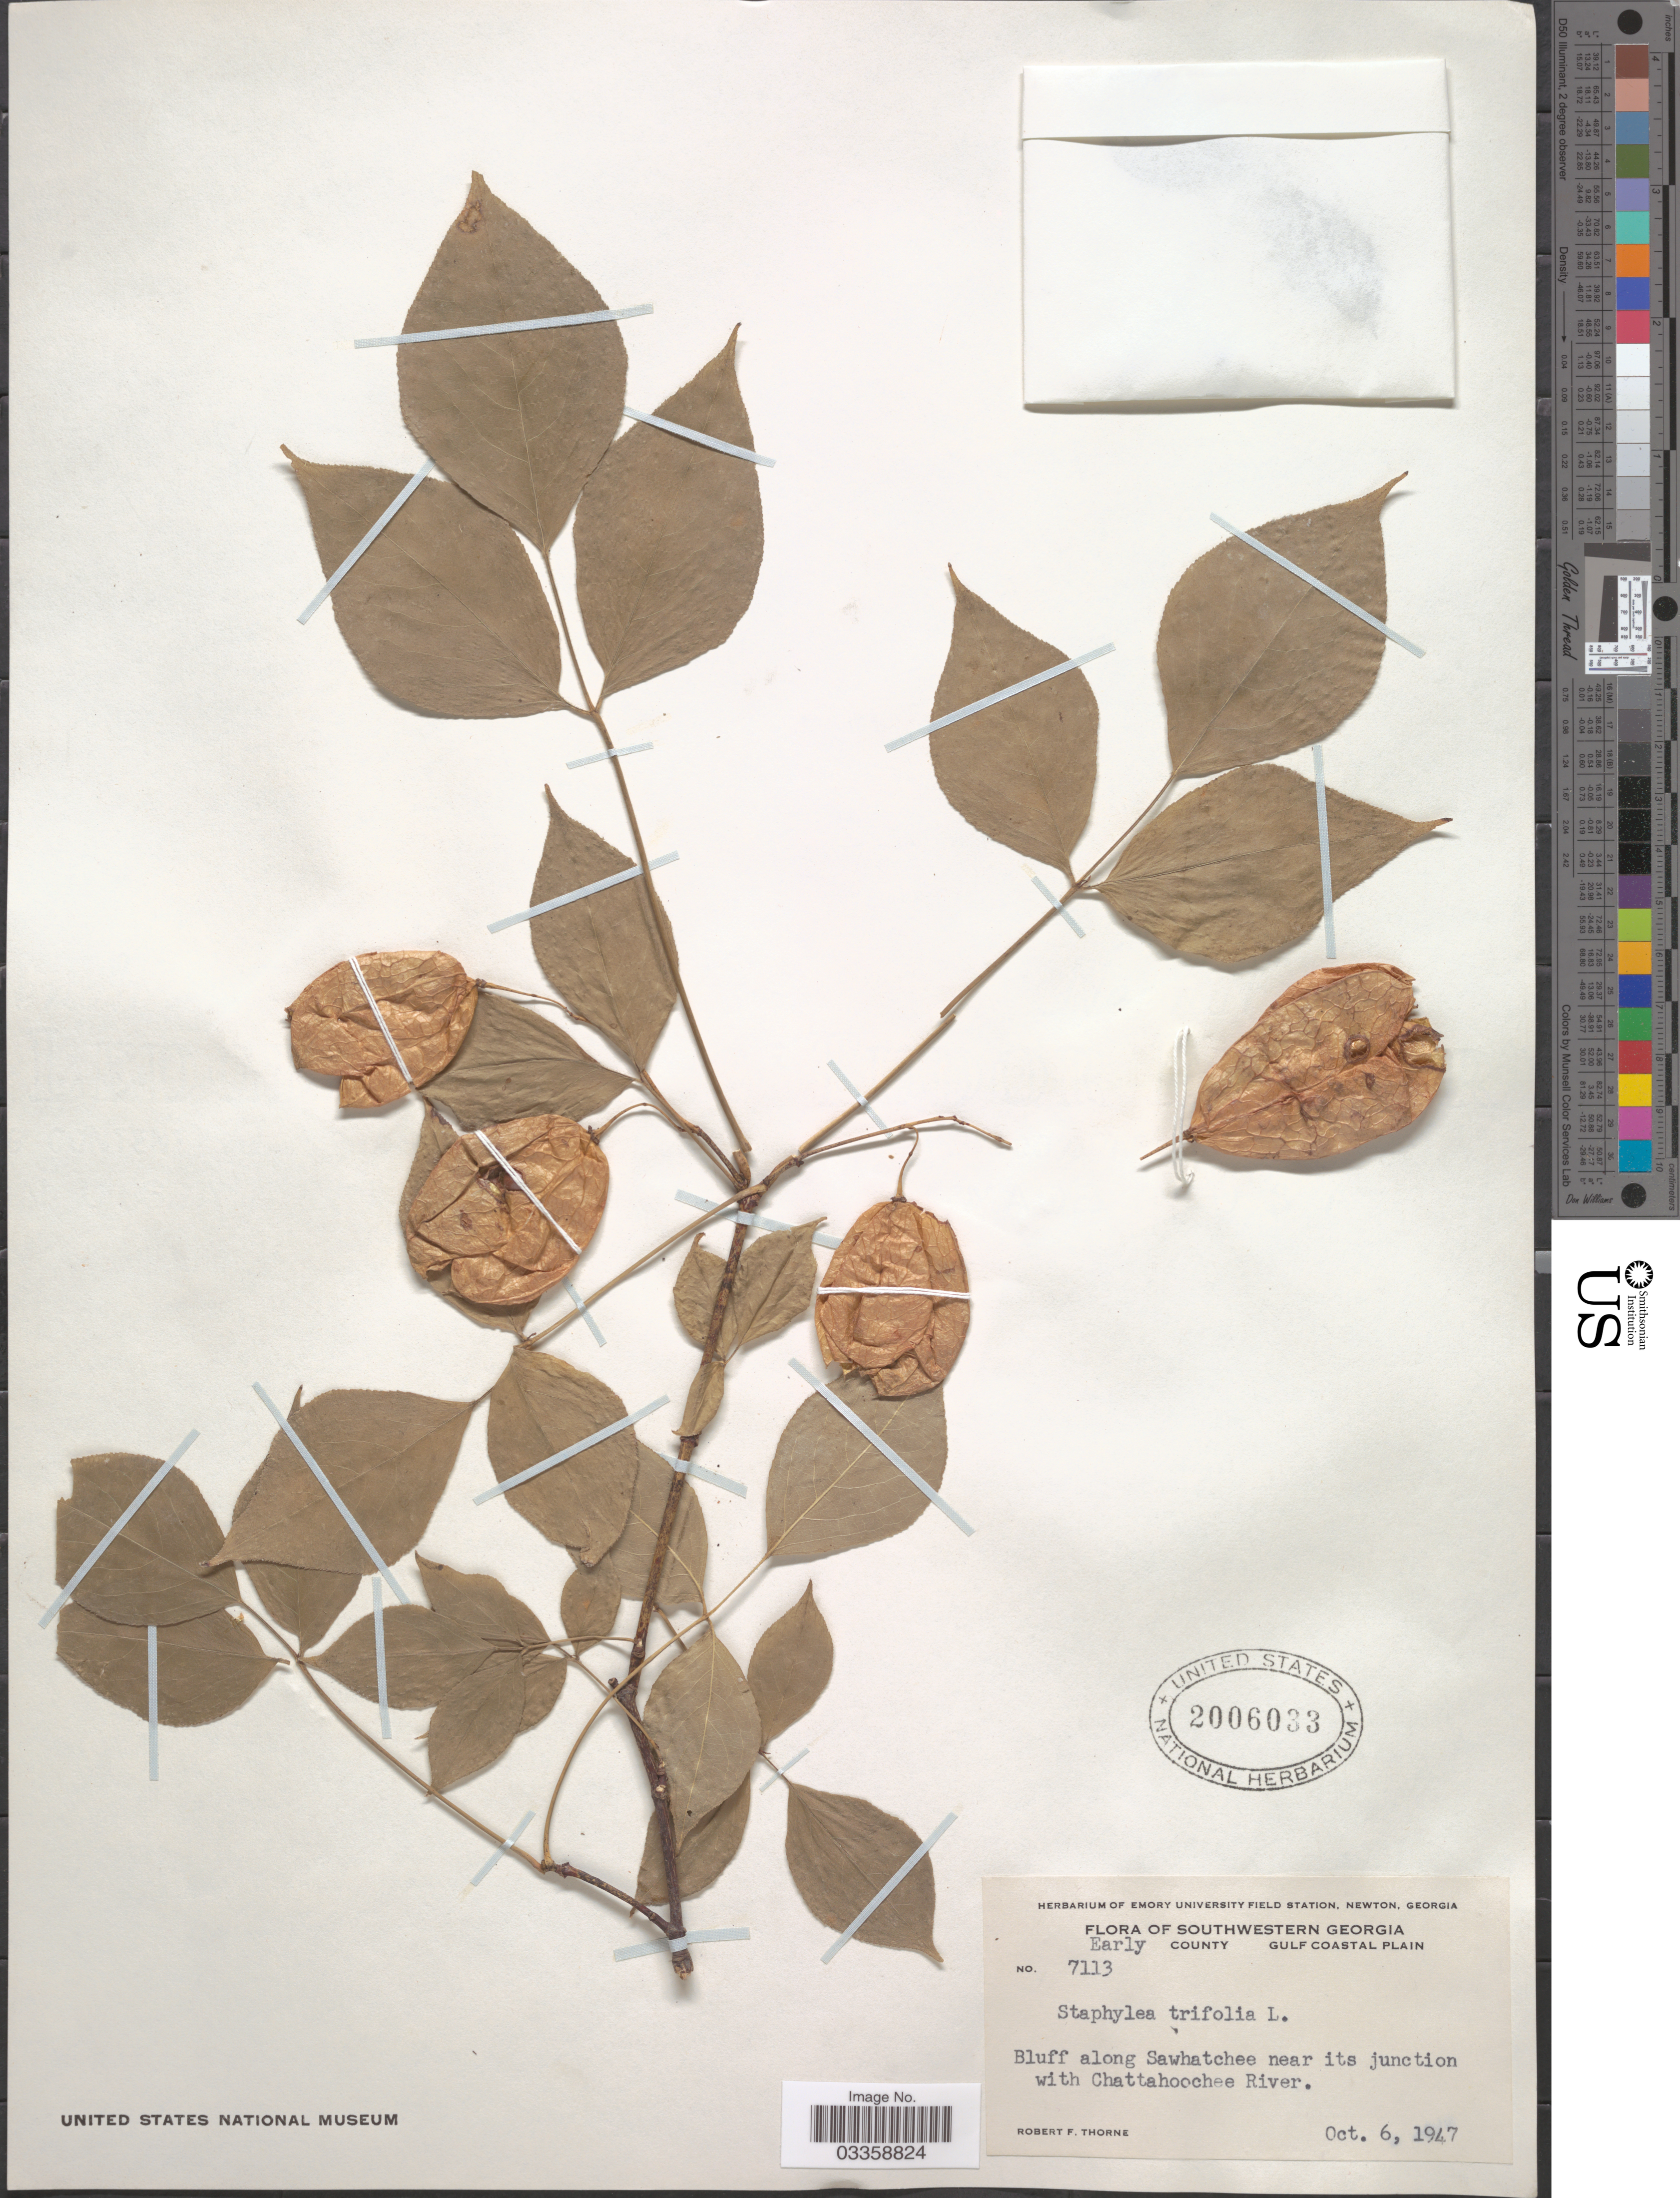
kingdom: Plantae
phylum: Tracheophyta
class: Magnoliopsida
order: Crossosomatales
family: Staphyleaceae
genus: Staphylea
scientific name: Staphylea trifolia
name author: L.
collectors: R. F. Thorne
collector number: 7113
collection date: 1947-10-06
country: United States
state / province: Georgia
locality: Southwestern Georgia. Early County Gulf Coastal Plain. Bluff along Sawhatchee near its junction with Chattahoochee River.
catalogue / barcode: US 2006033